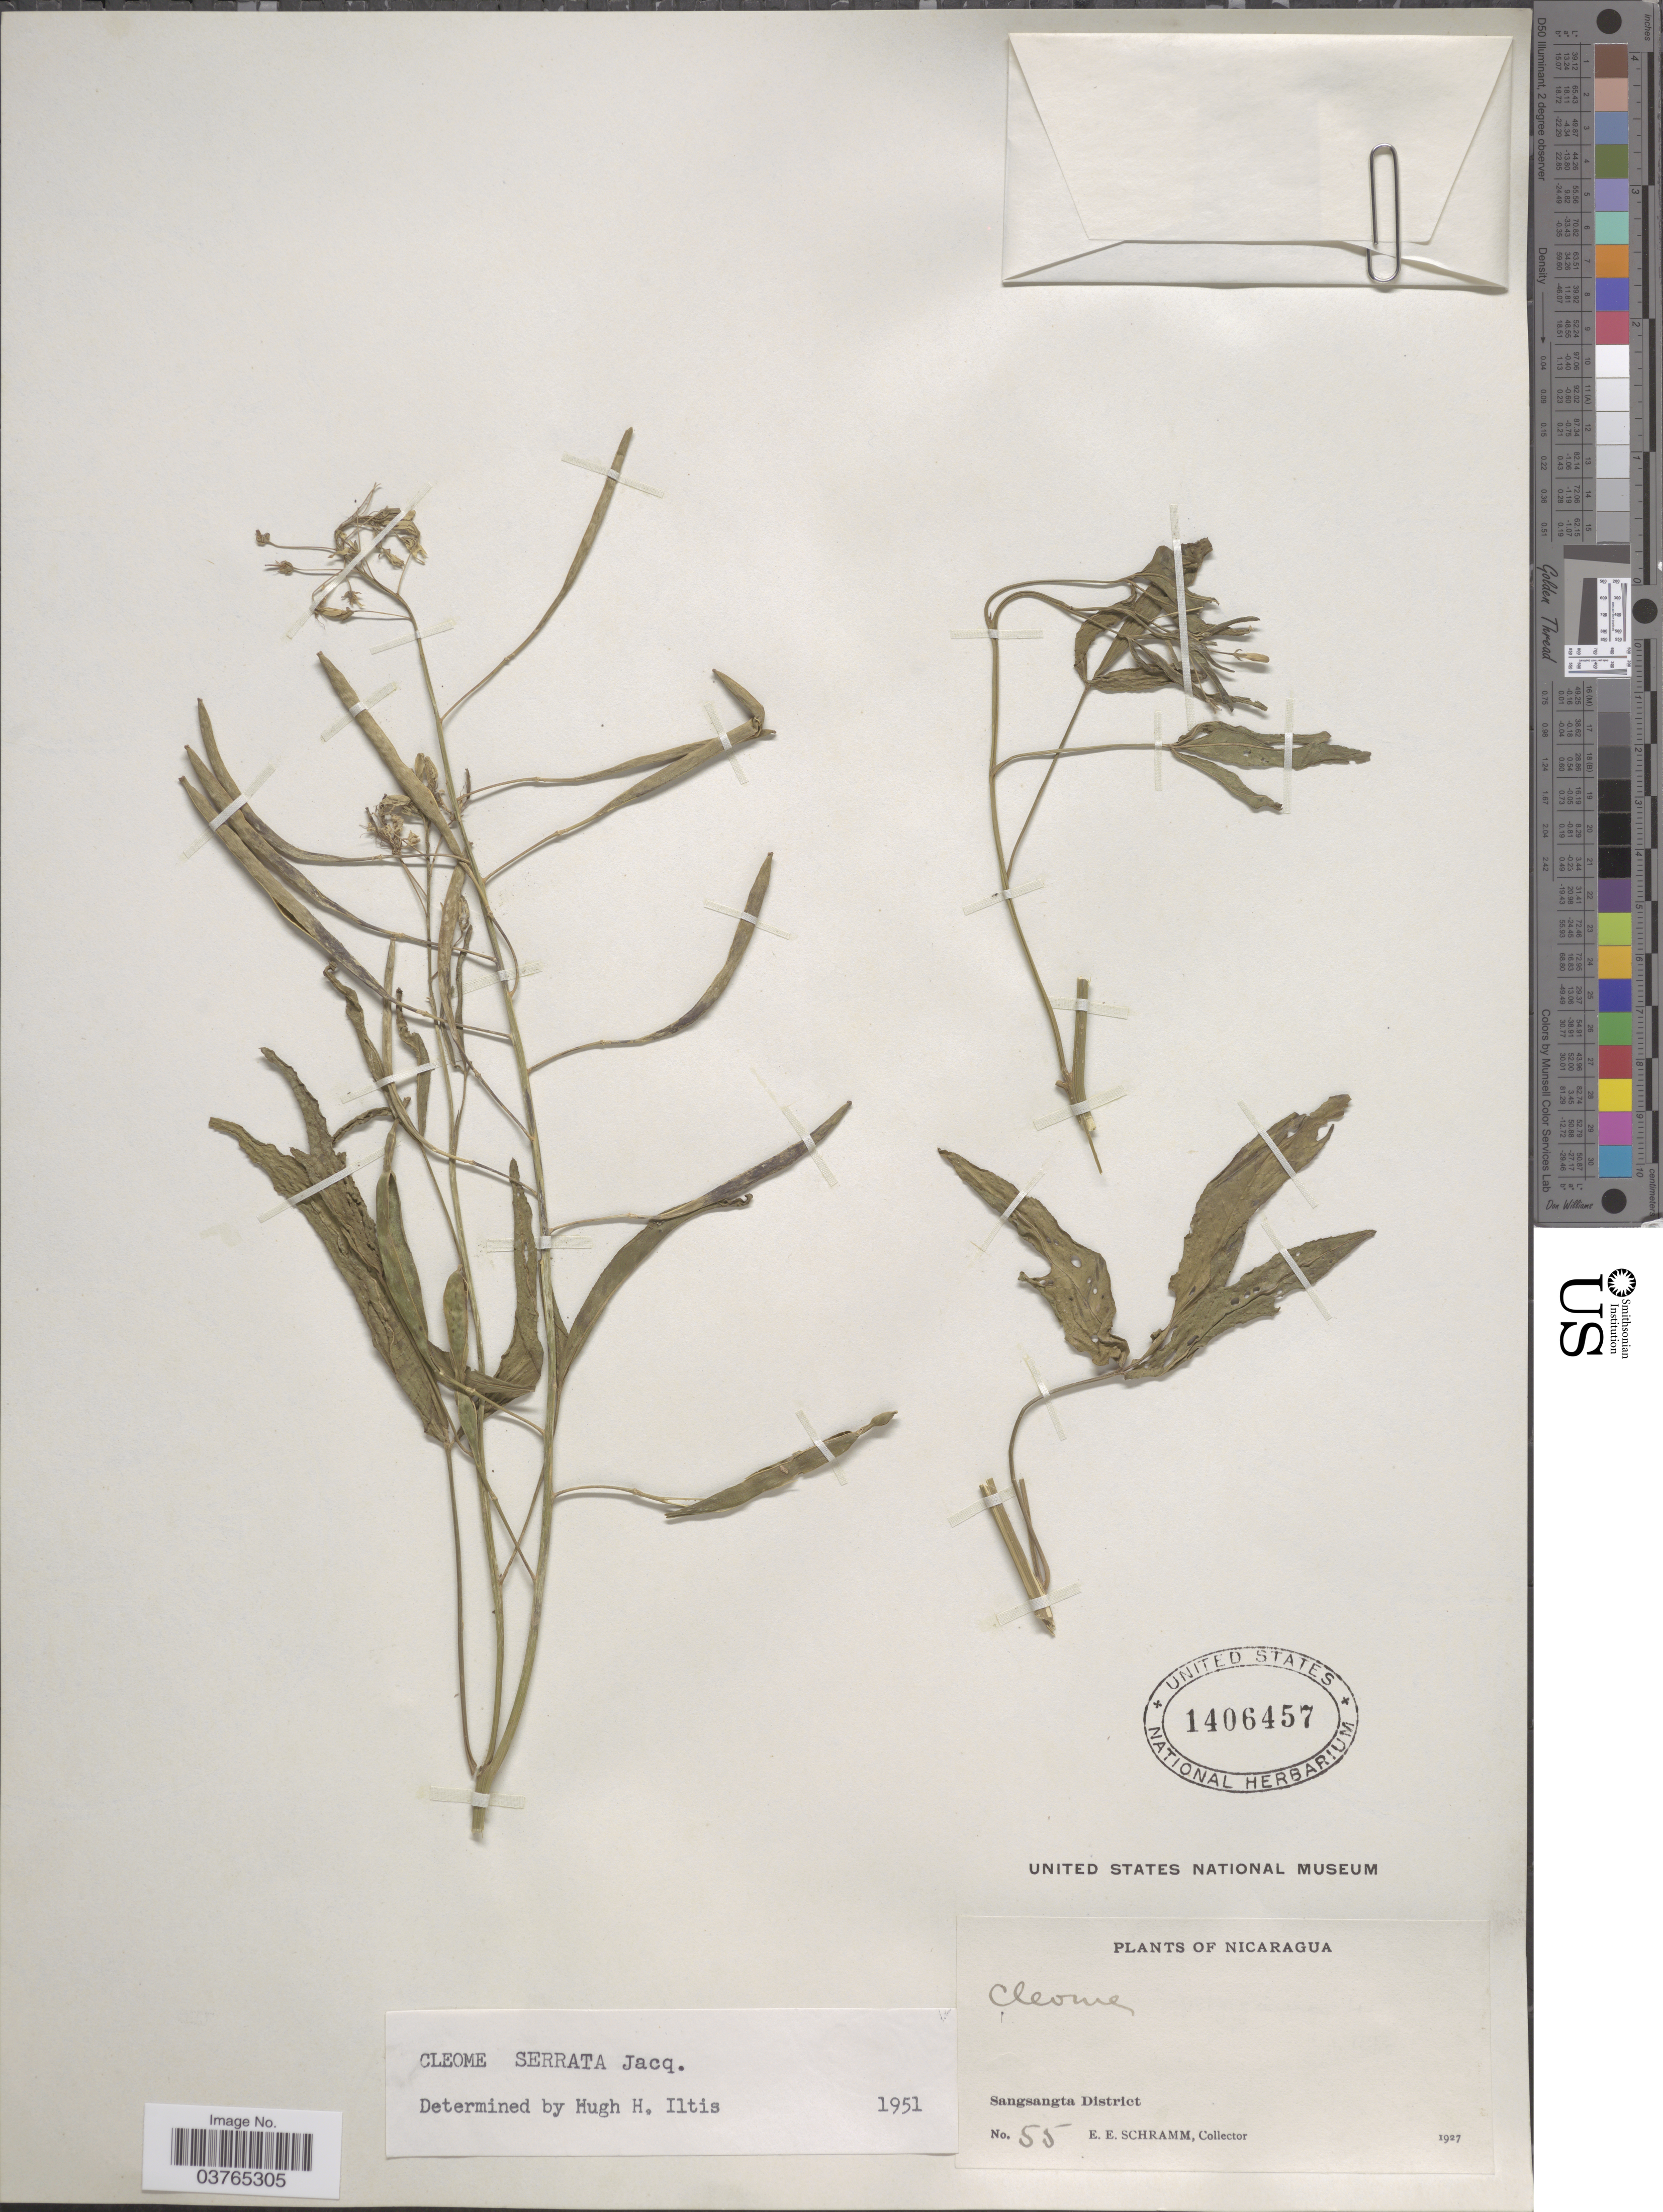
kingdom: Plantae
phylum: Tracheophyta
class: Magnoliopsida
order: Brassicales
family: Cleomaceae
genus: Cleoserrata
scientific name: Cleoserrata serrata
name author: (Jacq.) Iltis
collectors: E. Schramm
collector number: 55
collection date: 1927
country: Nicaragua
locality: Sangsangta District.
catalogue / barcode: US 1406457